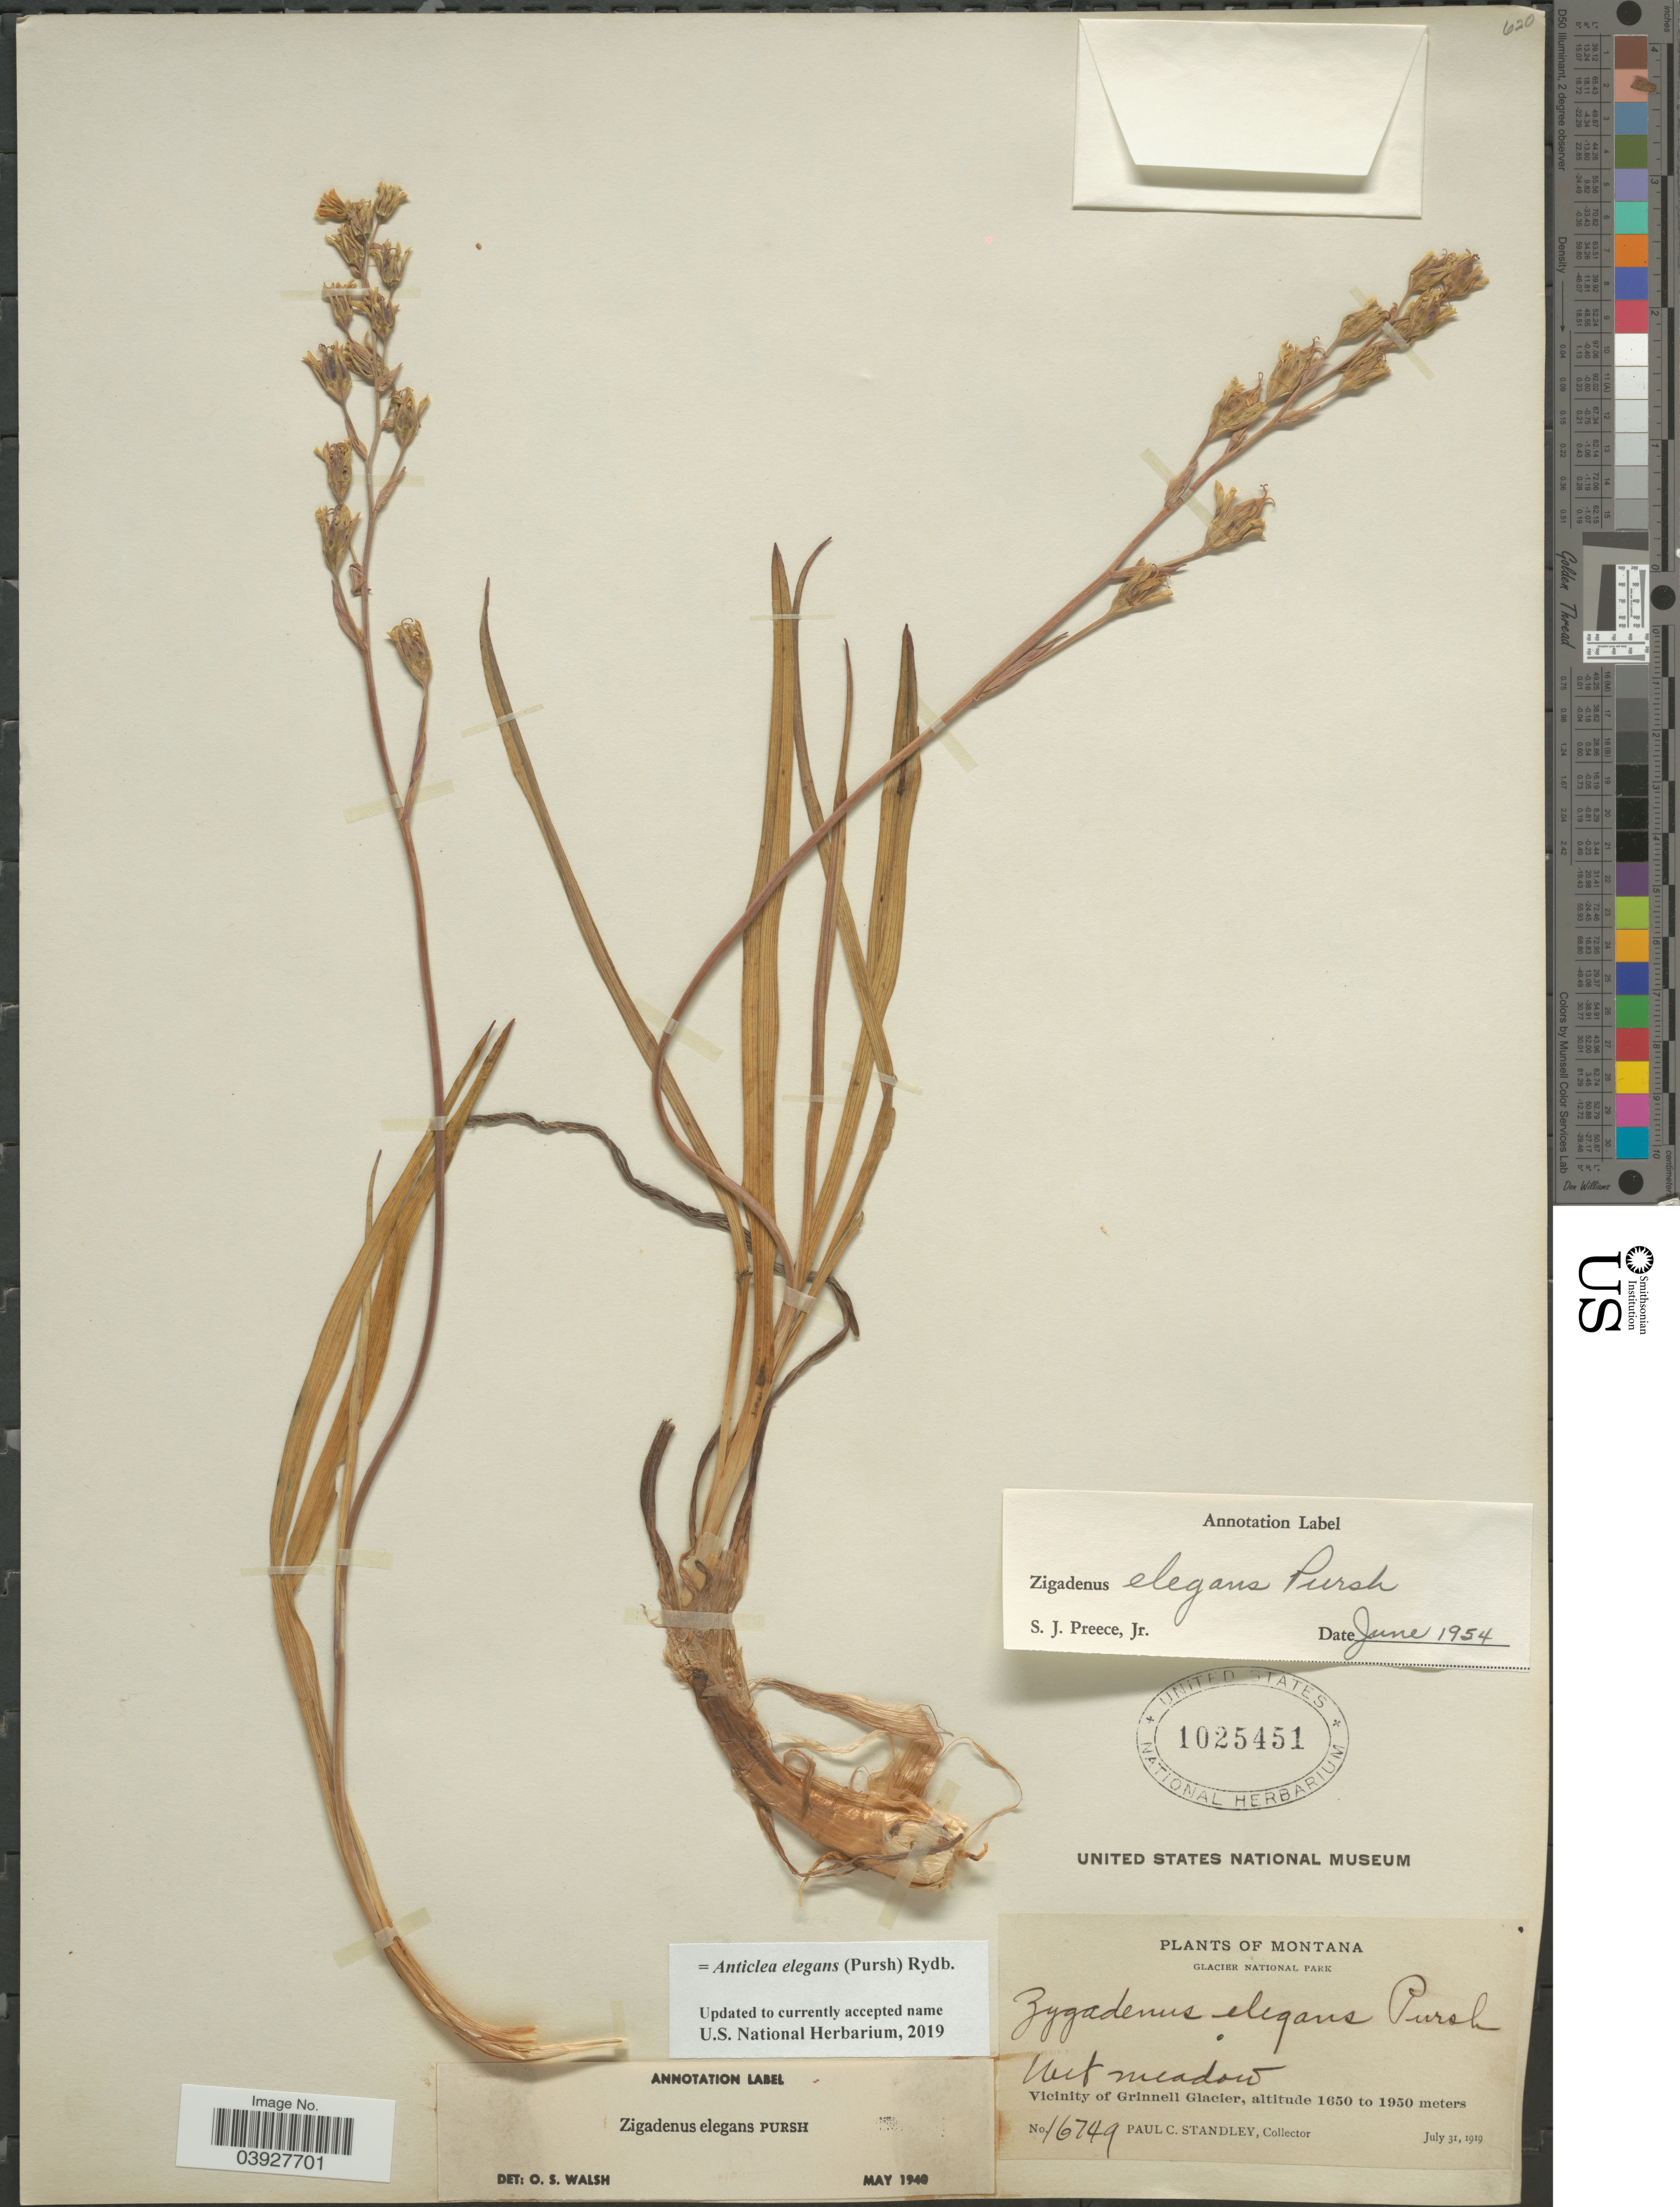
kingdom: Plantae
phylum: Tracheophyta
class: Liliopsida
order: Liliales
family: Melanthiaceae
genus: Anticlea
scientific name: Anticlea elegans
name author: (Pursh) Rydb.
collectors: P. C. Standley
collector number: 16749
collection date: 1919-07-31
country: United States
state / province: Montana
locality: Glacier National Park. Vicinity of Grinnell Glacier.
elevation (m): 1650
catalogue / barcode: US 1025451